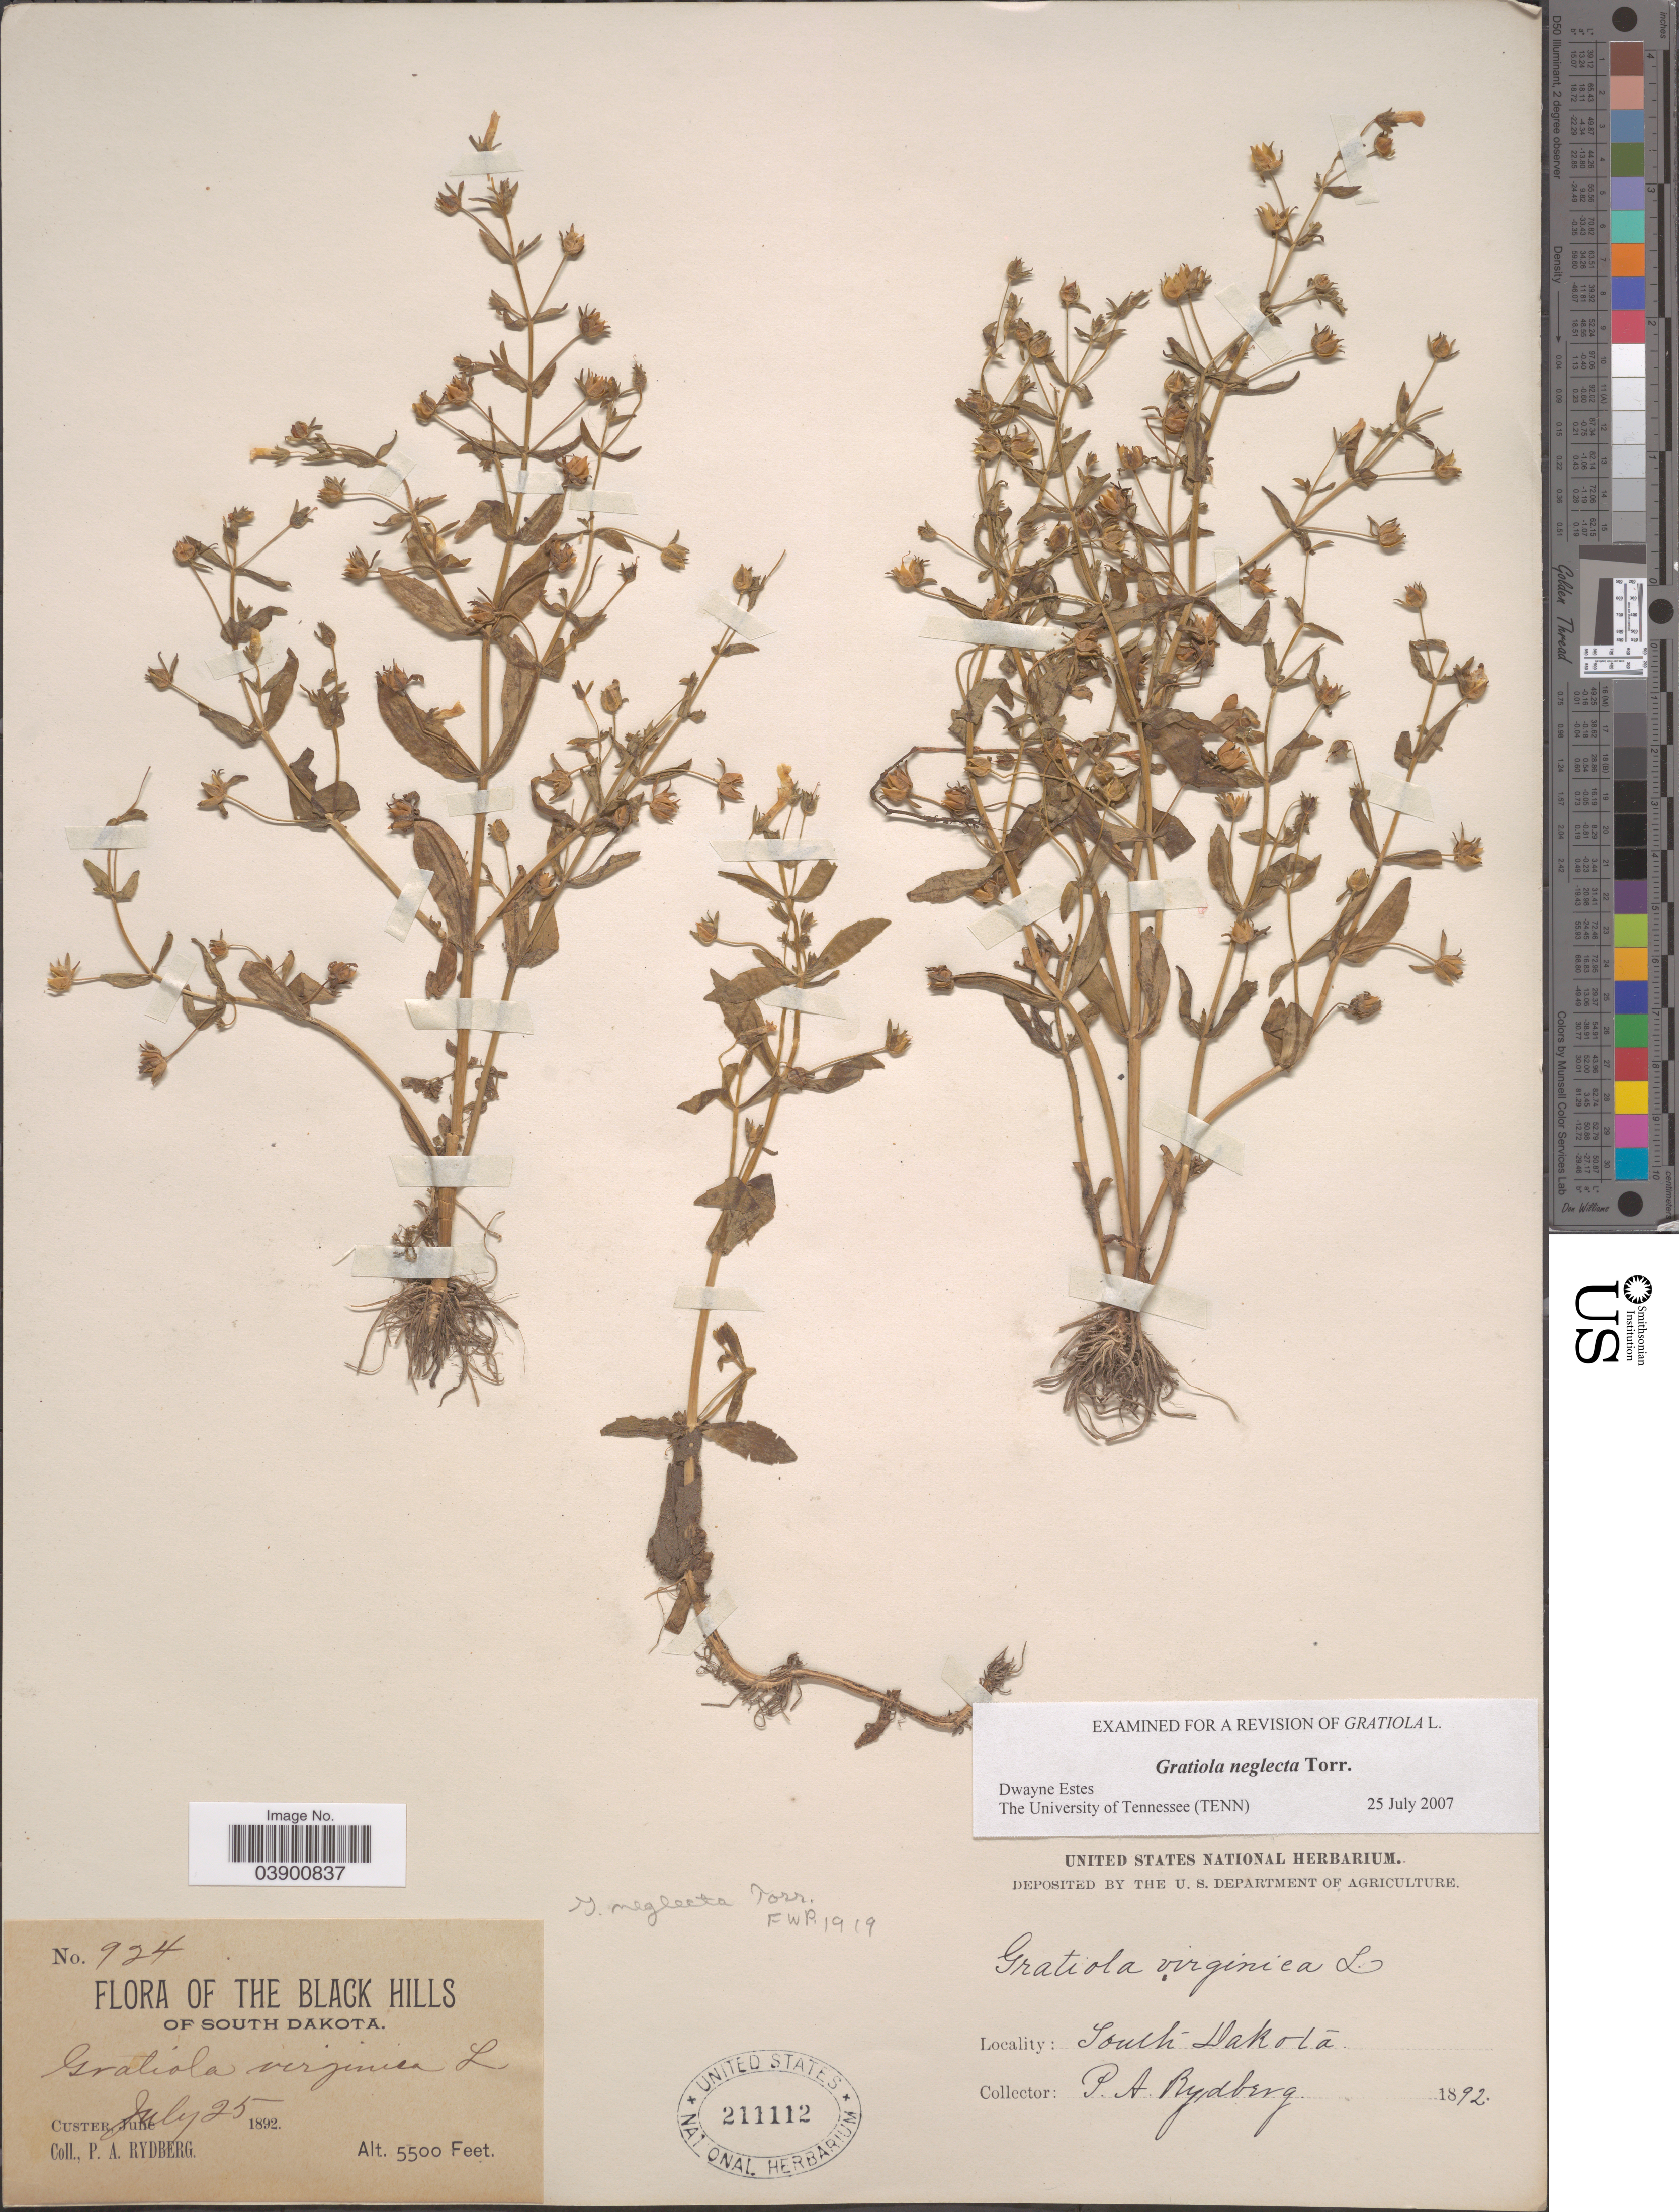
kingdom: Plantae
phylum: Tracheophyta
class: Magnoliopsida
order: Lamiales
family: Plantaginaceae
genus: Gratiola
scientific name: Gratiola neglecta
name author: Torr.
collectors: P. A. Rydberg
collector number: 924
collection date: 1892-07-25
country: United States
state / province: South Dakota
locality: The Black Hills of South Dakota. Custer.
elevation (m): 1676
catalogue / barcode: US 211112